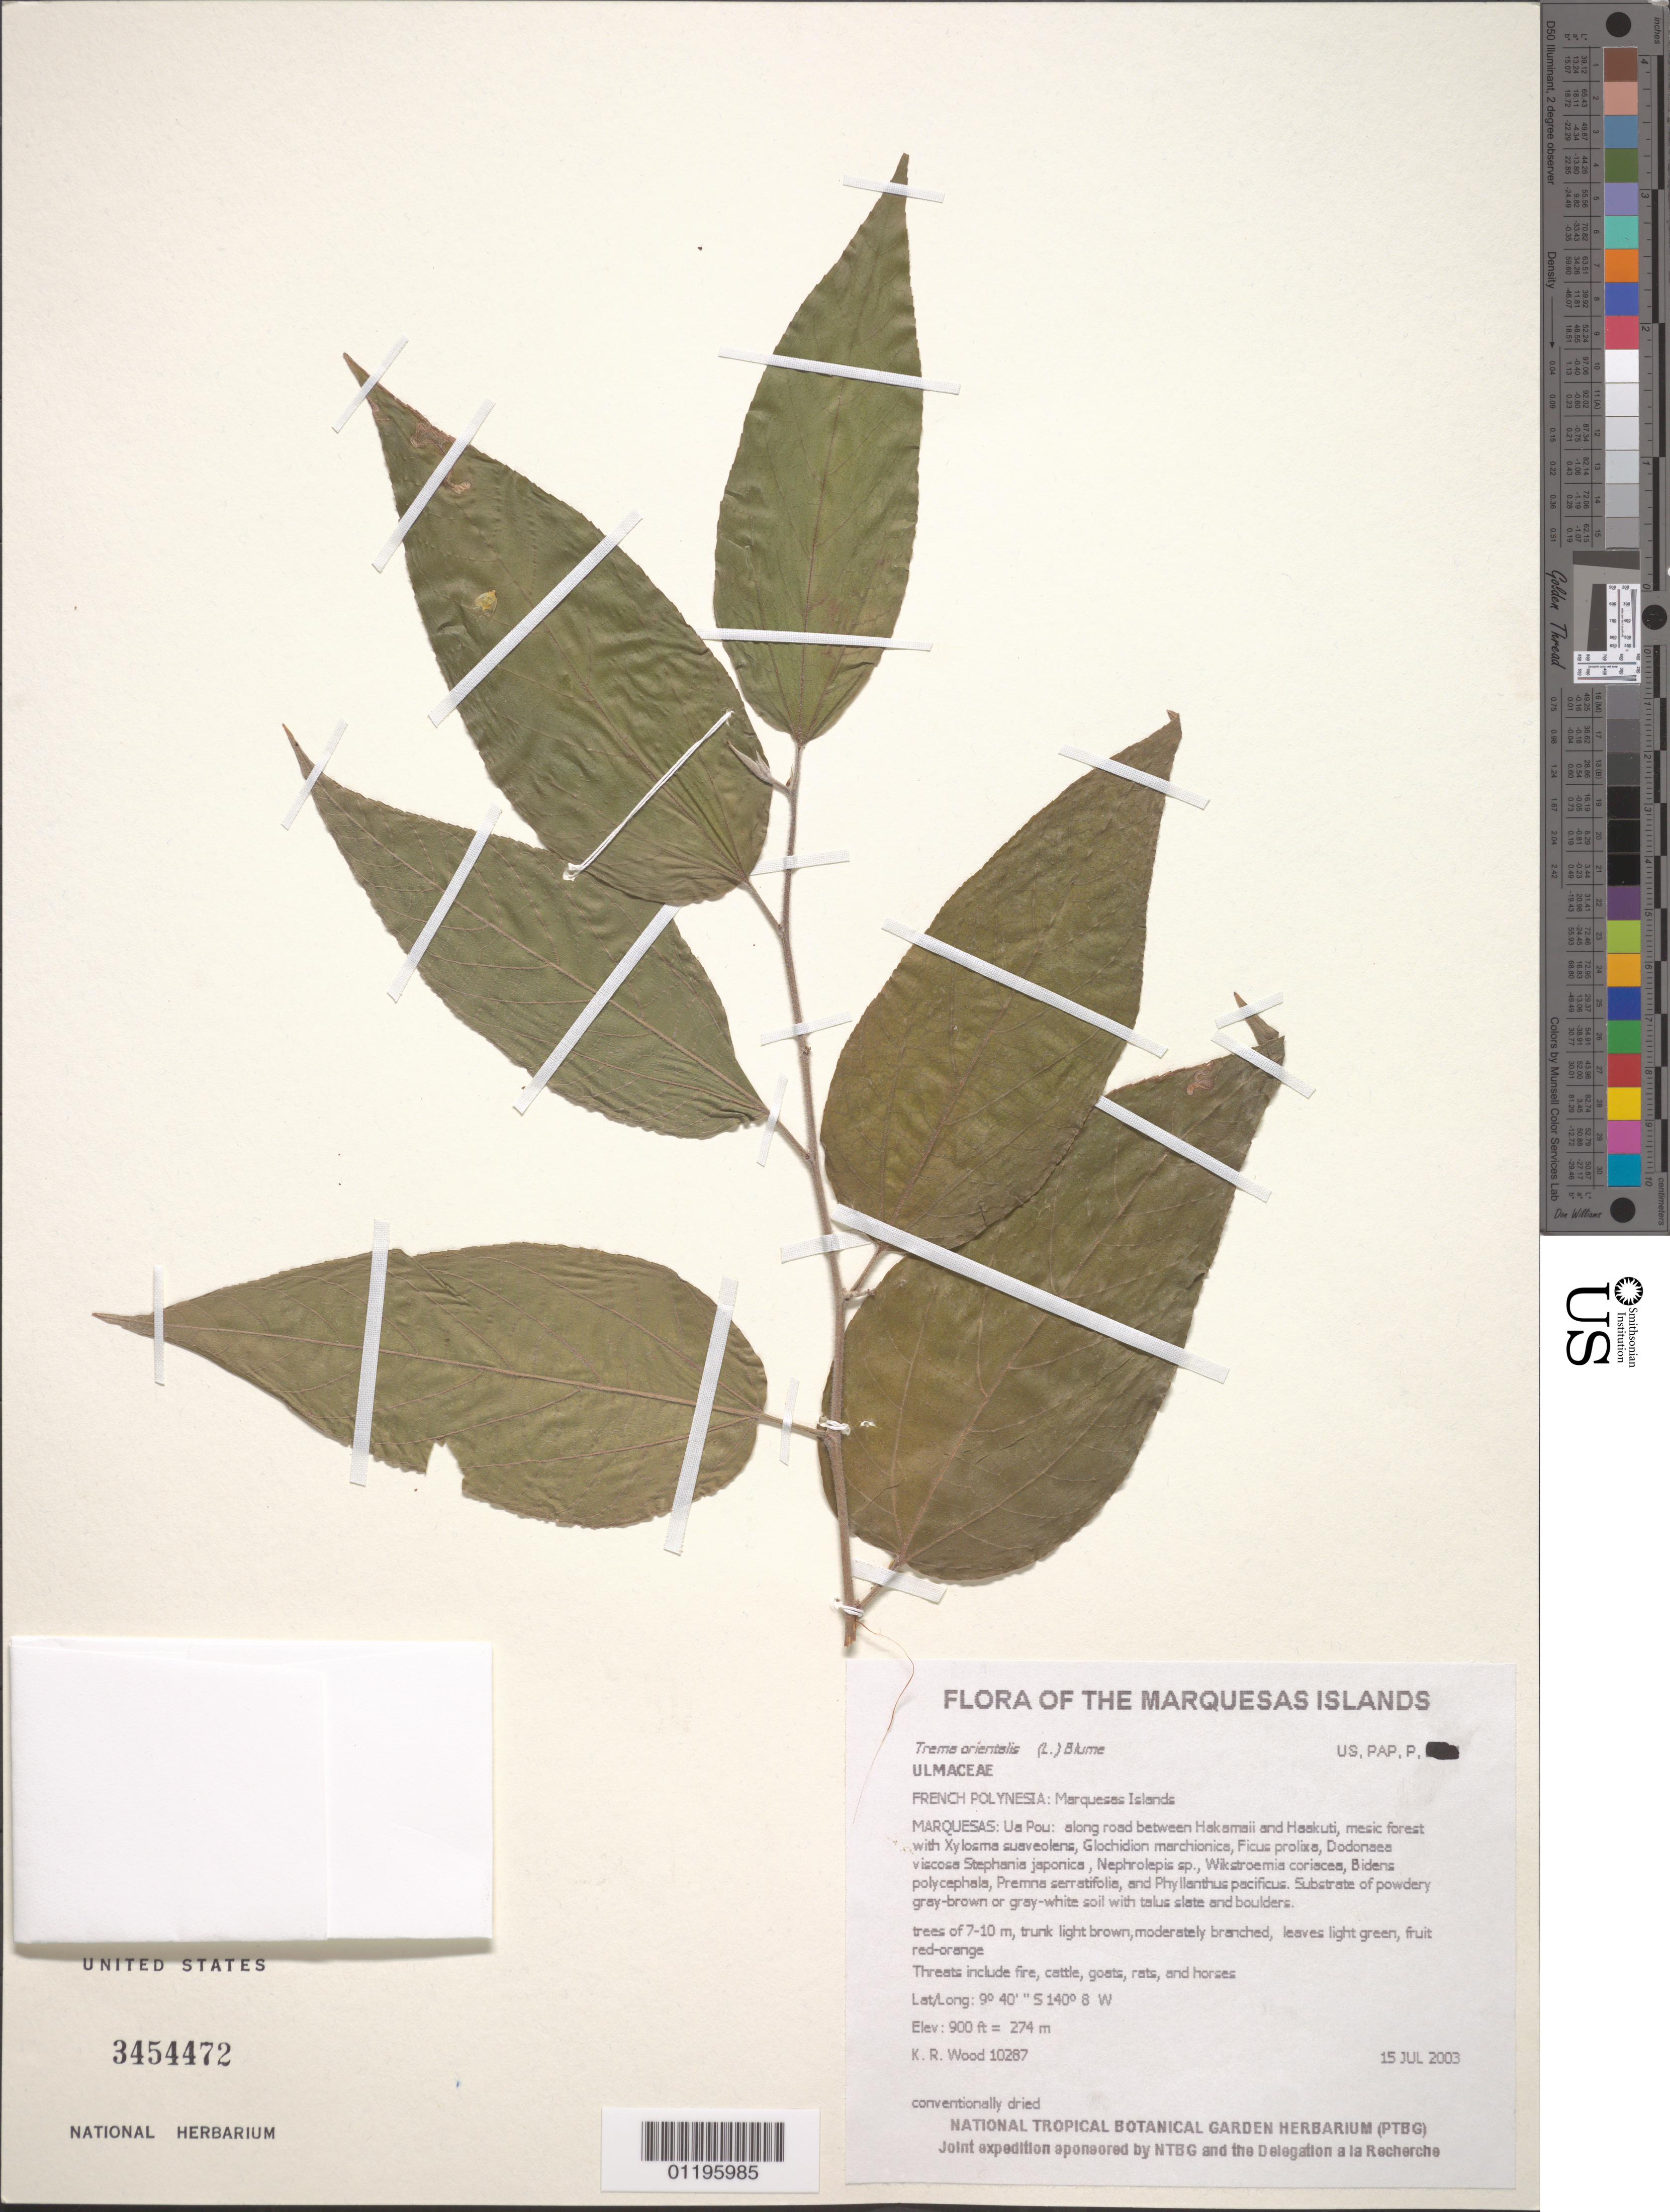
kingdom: Plantae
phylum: Tracheophyta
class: Magnoliopsida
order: Rosales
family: Cannabaceae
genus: Trema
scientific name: Trema orientale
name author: (L.) Blume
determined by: Lorence, David H., (PTBG), National Tropical Botanical Garden (UNITED STATES)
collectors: K. R. Wood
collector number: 10287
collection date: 2003-07-15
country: French Polynesia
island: Ua Pou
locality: Along road between Hakamaii and Haakuti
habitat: Upper slope, W aspect, steep slope, scattered, mesic forest. Substrate of powdery gray-brown or gray-white soil with talus slate and boulders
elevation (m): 274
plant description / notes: Fire, cattle, goats, rats, and horses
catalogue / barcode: US 3454472